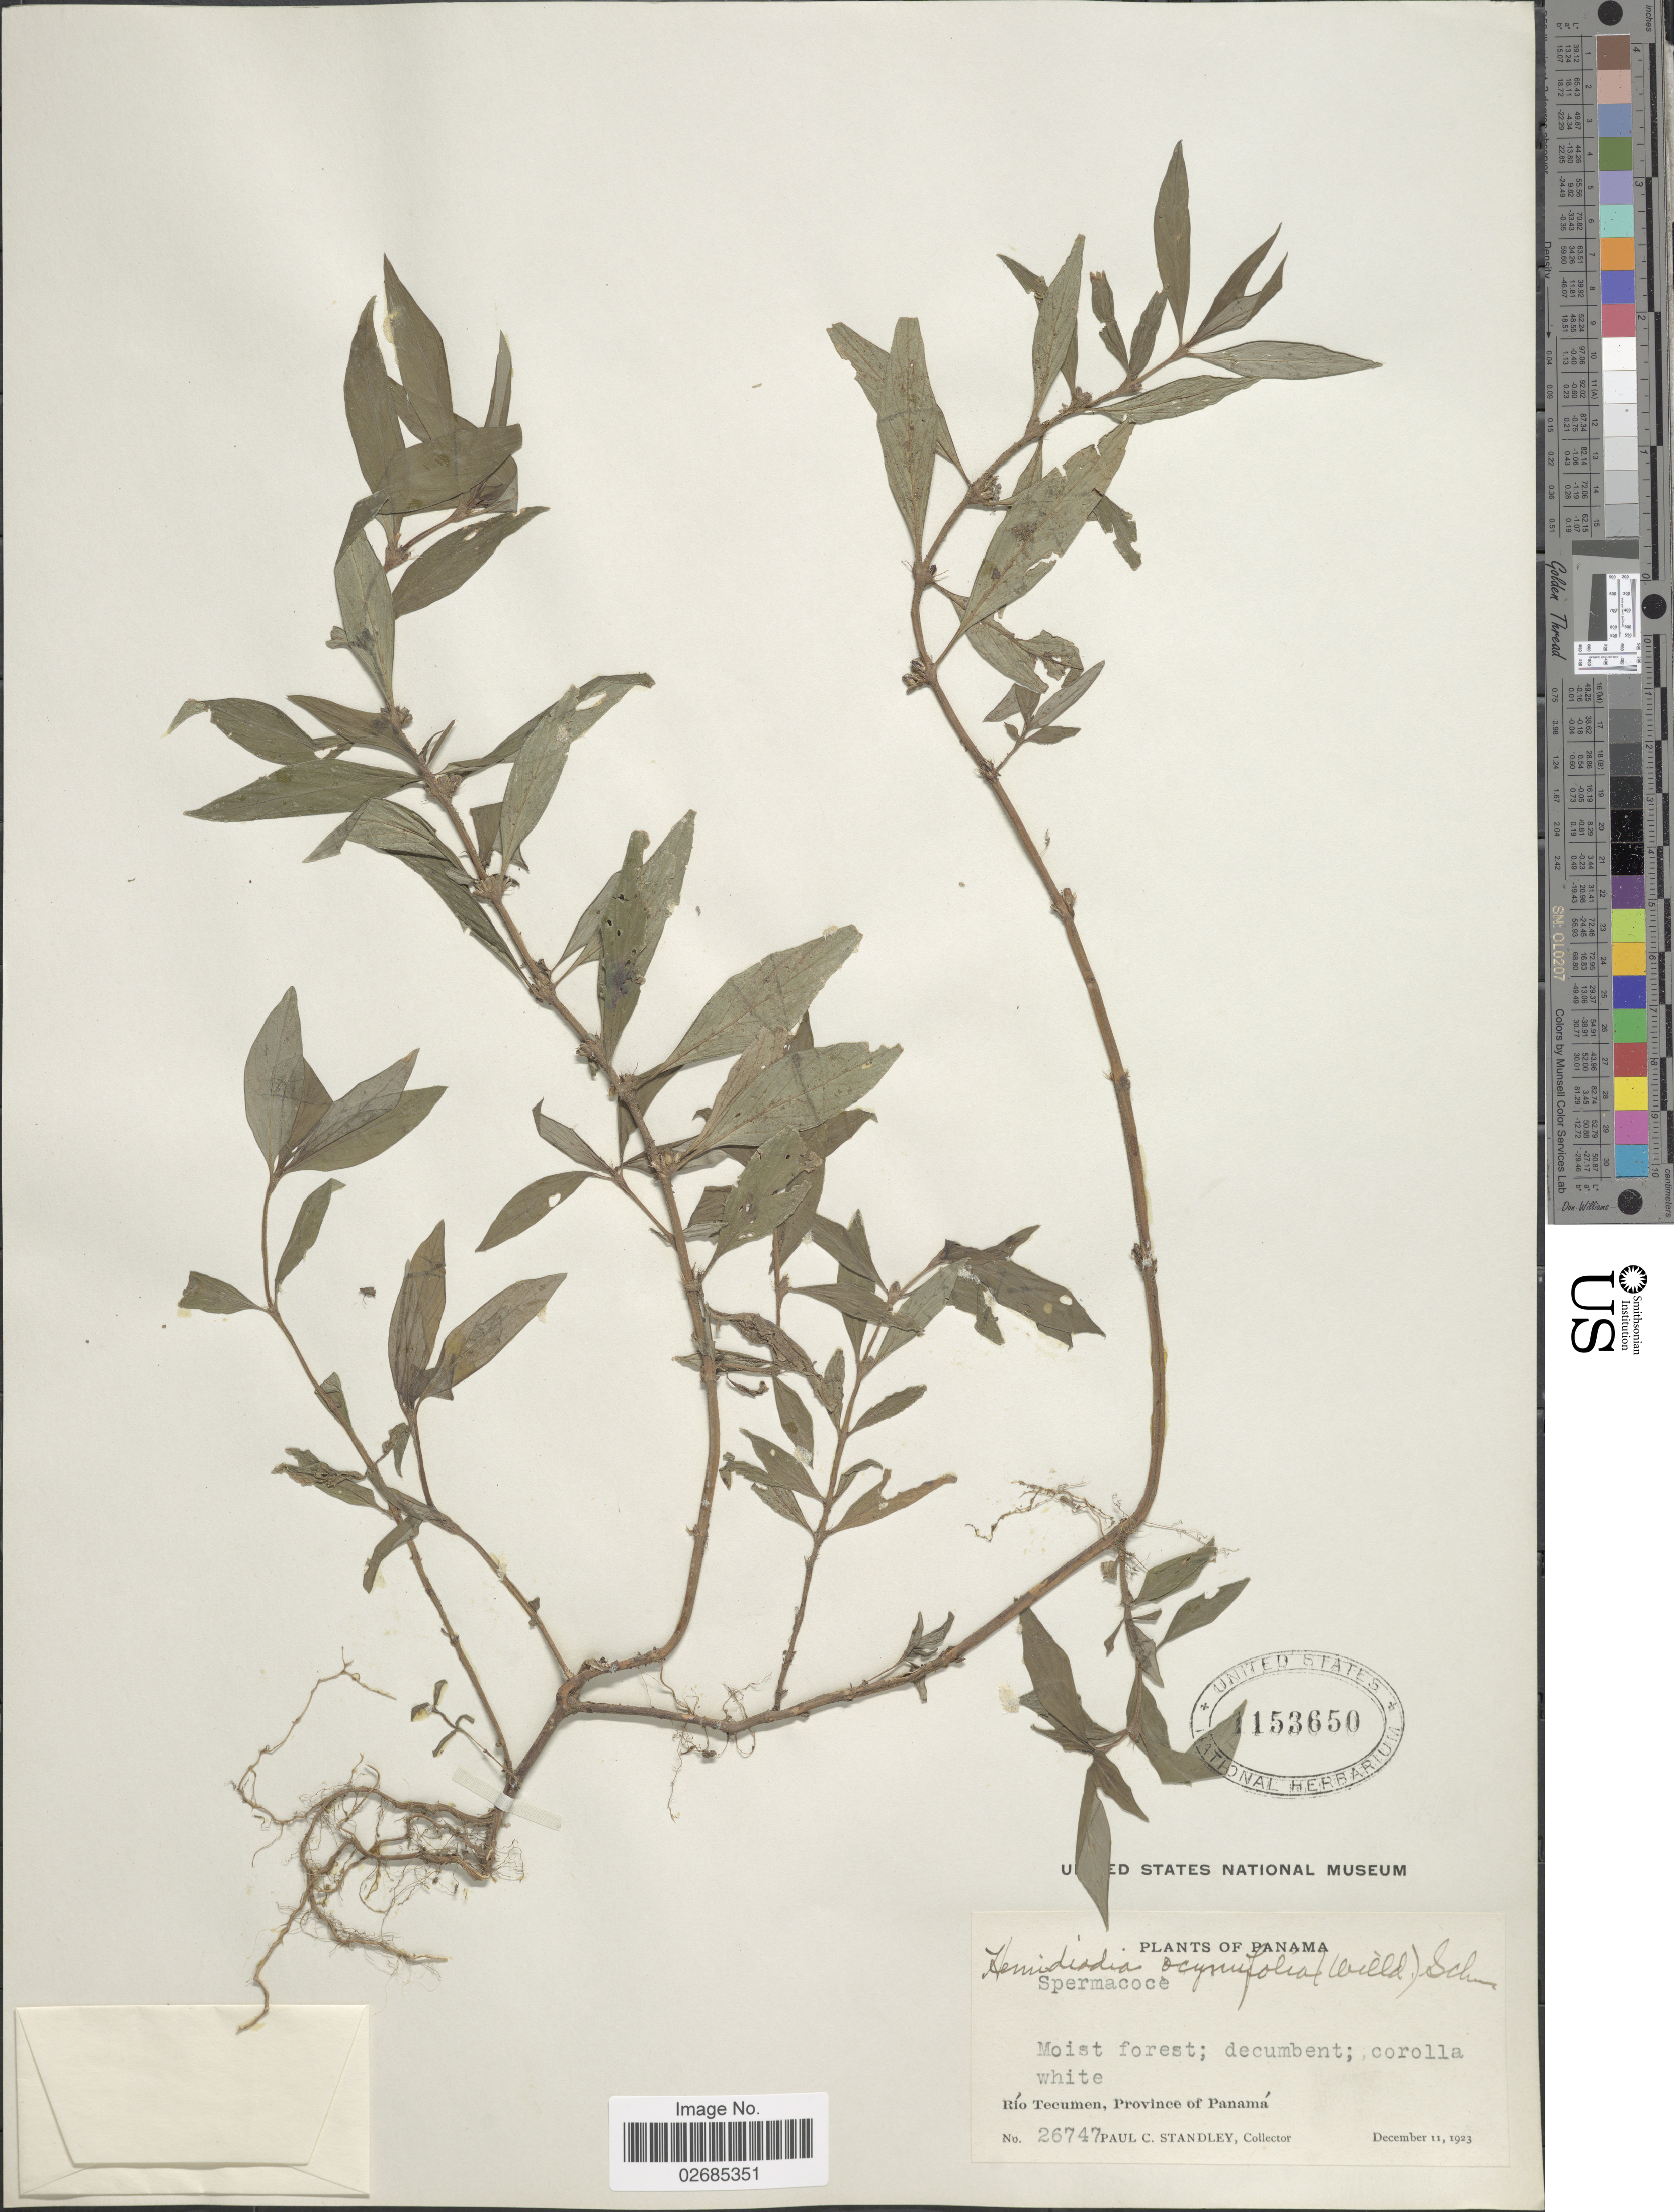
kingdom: Plantae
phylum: Tracheophyta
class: Magnoliopsida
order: Gentianales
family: Rubiaceae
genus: Hemidiodia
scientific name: Hemidiodia ocimifolia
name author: (Willd.) K. Schum.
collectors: P. C. Standley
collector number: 2647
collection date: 1923-12-11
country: Panama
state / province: Panamá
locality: Rio Tecumen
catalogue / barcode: US 1153650